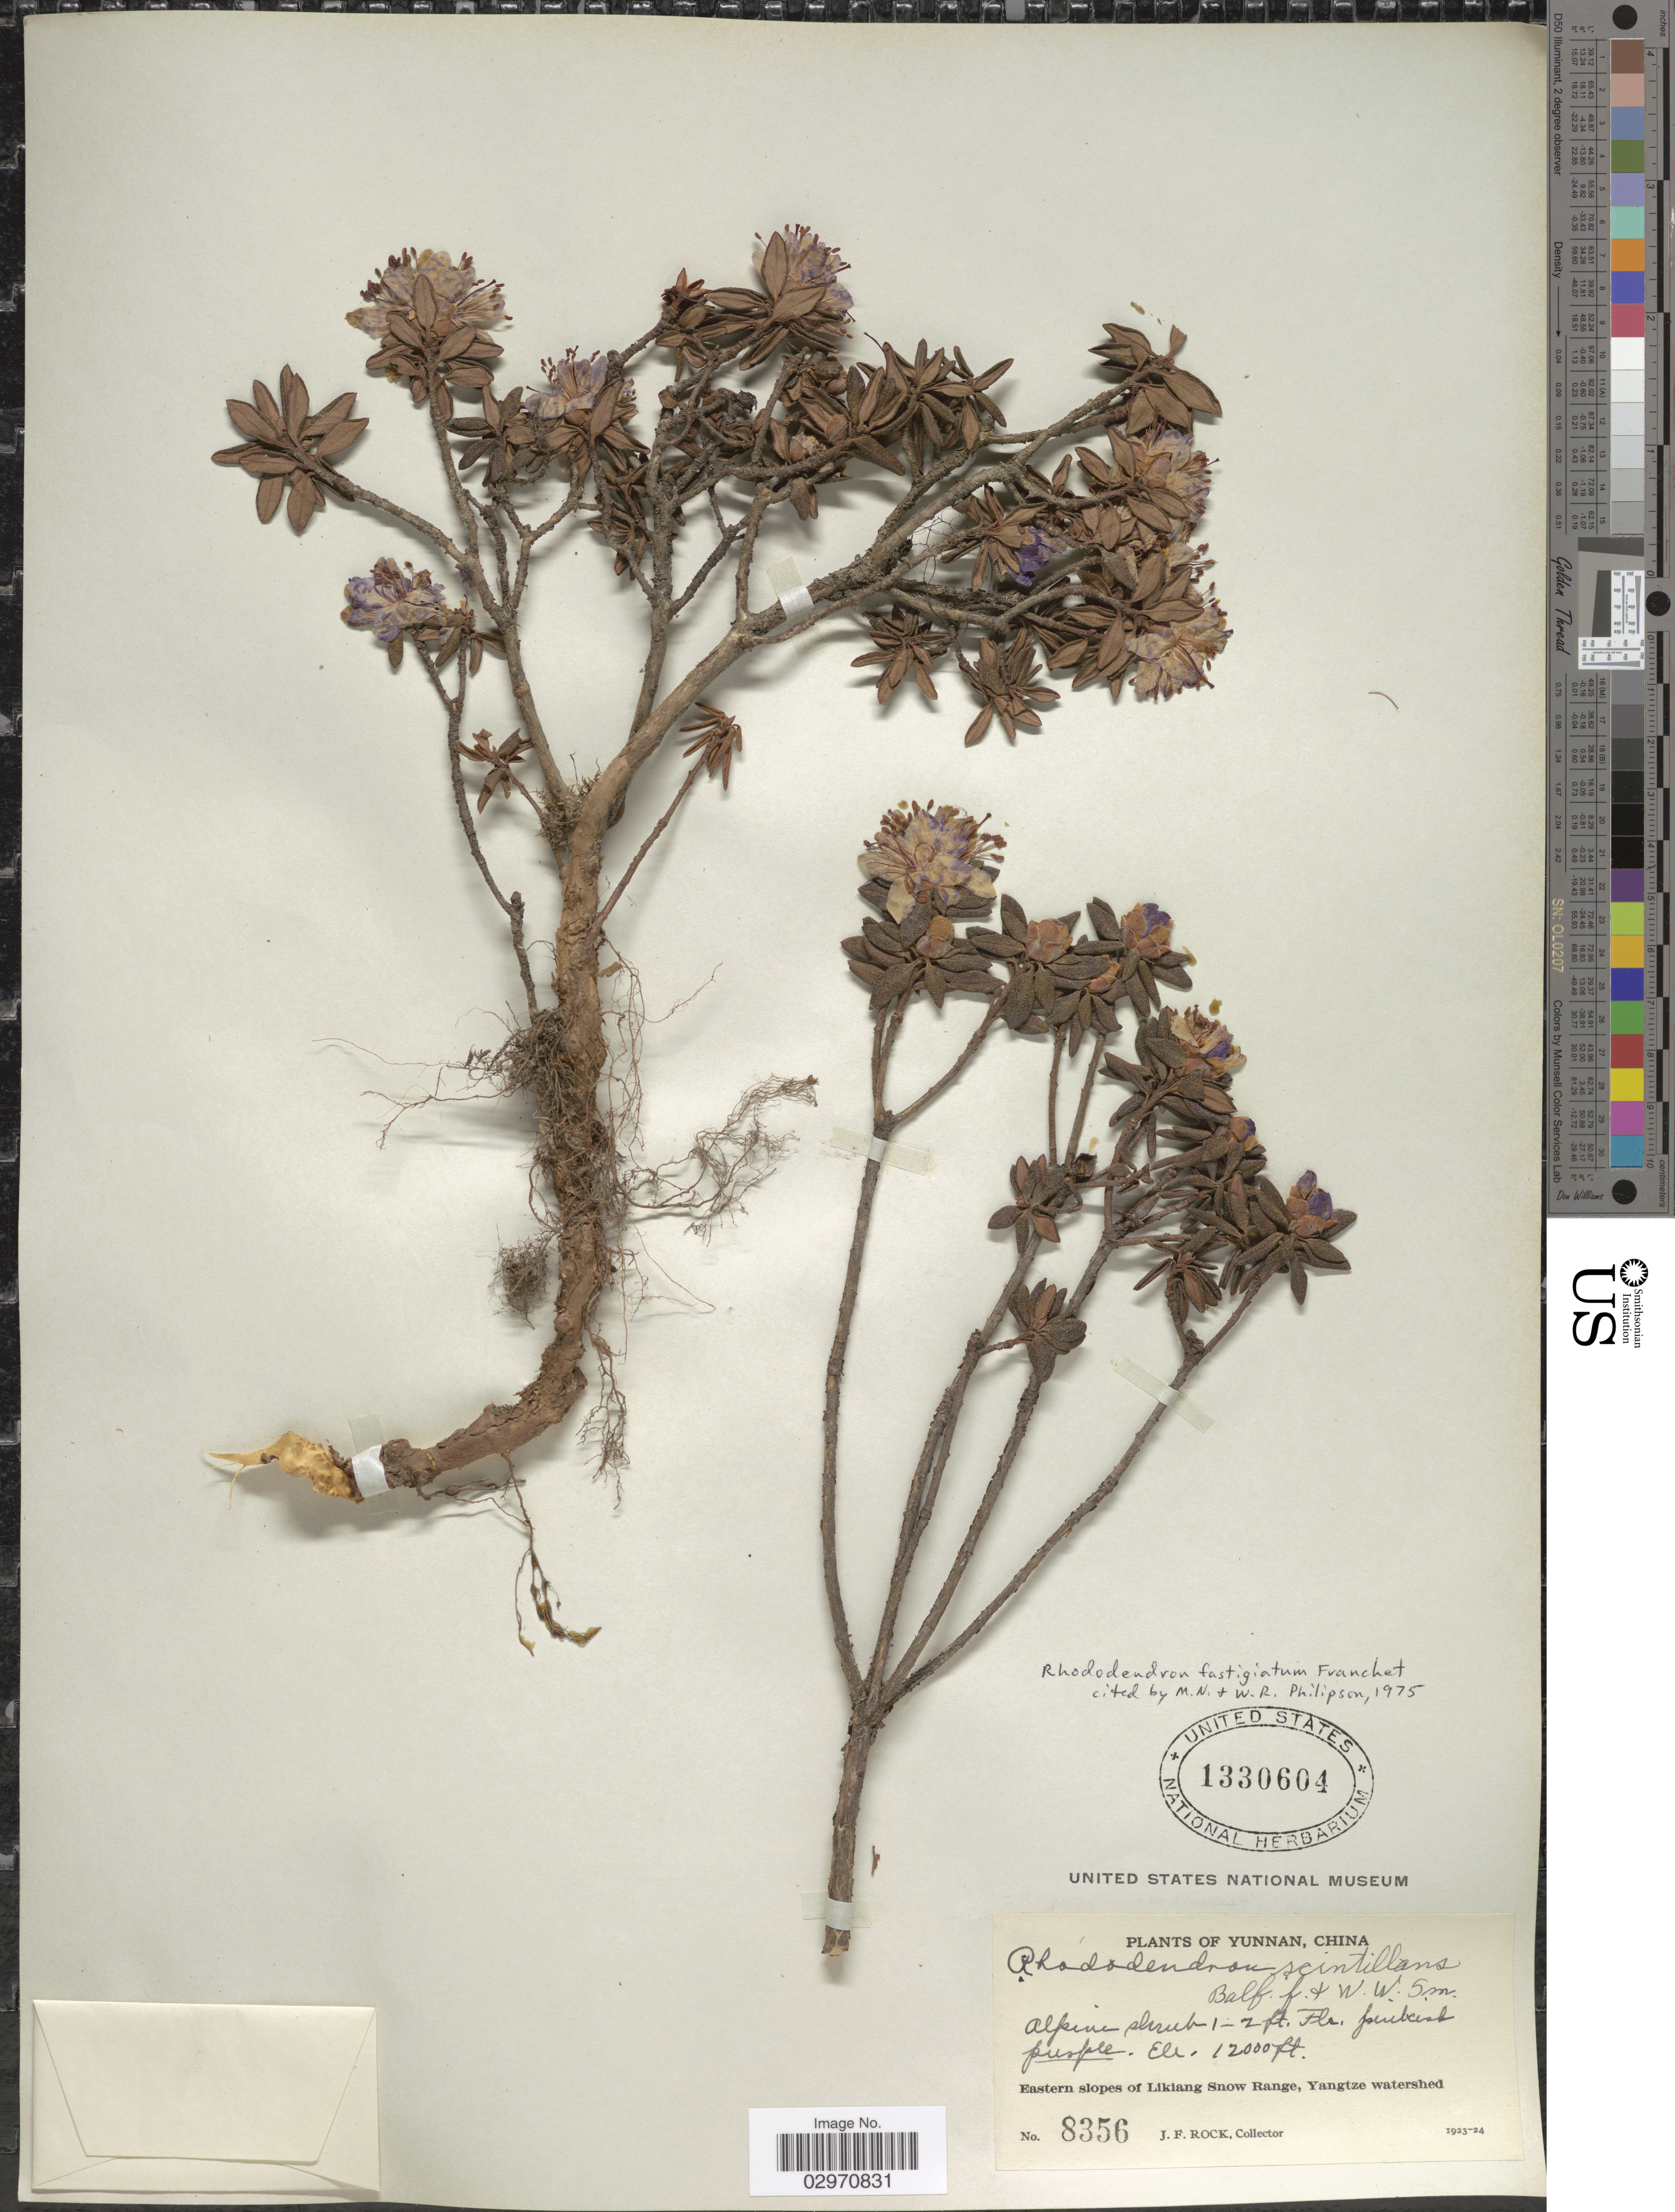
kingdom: Plantae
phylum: Tracheophyta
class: Magnoliopsida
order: Ericales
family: Ericaceae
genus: Rhododendron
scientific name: Rhododendron fastigiatum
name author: Franch.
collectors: J. Rock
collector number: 8356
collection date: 1923/1924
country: China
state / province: Yunnan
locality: Eastern slopes of Likiang Snow Range, Yangtze watershed.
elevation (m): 3658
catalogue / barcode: US 1330604